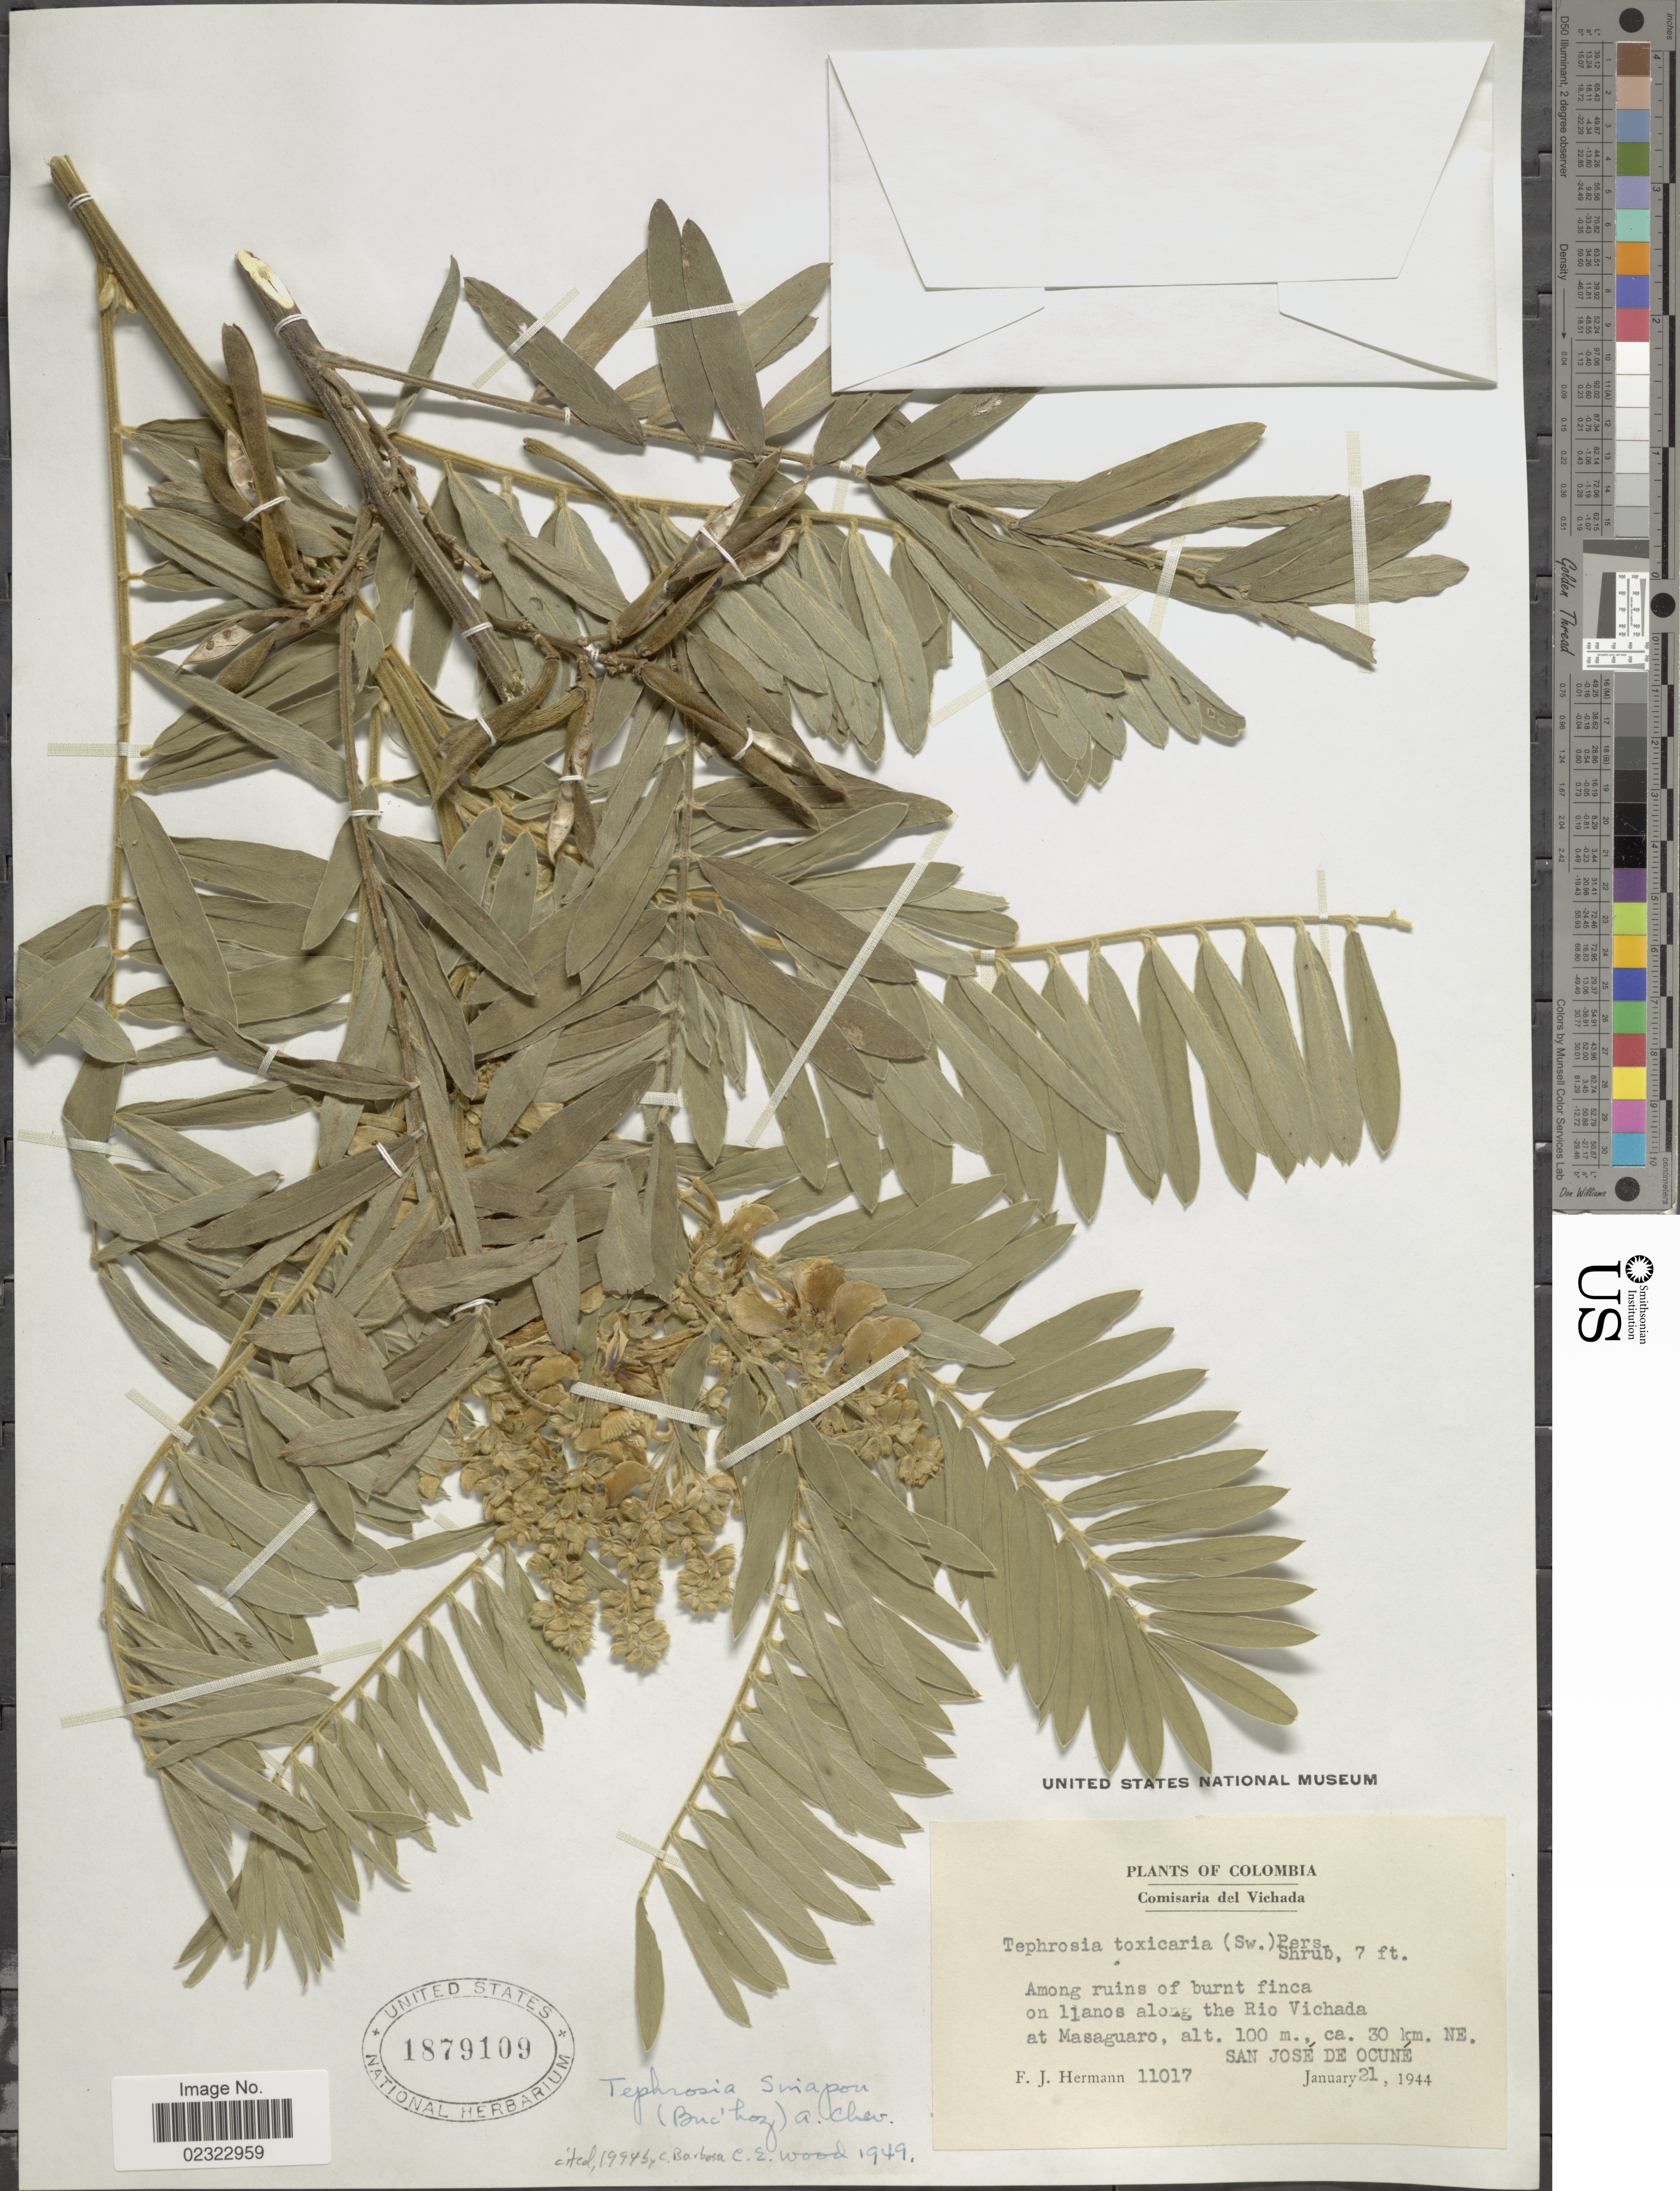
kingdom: Plantae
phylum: Tracheophyta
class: Magnoliopsida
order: Fabales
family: Fabaceae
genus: Tephrosia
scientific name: Tephrosia sinapou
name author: (Buc'hoz) A. Chev.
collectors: F. J. Hermann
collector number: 11017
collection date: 1944-01-21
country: Colombia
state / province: Vichada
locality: Comisaria del Vichada, on Llanos along the Rio Vichada at Masaguaro, 30 km NE. San Jose de Ocune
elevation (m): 100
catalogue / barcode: US 1879109